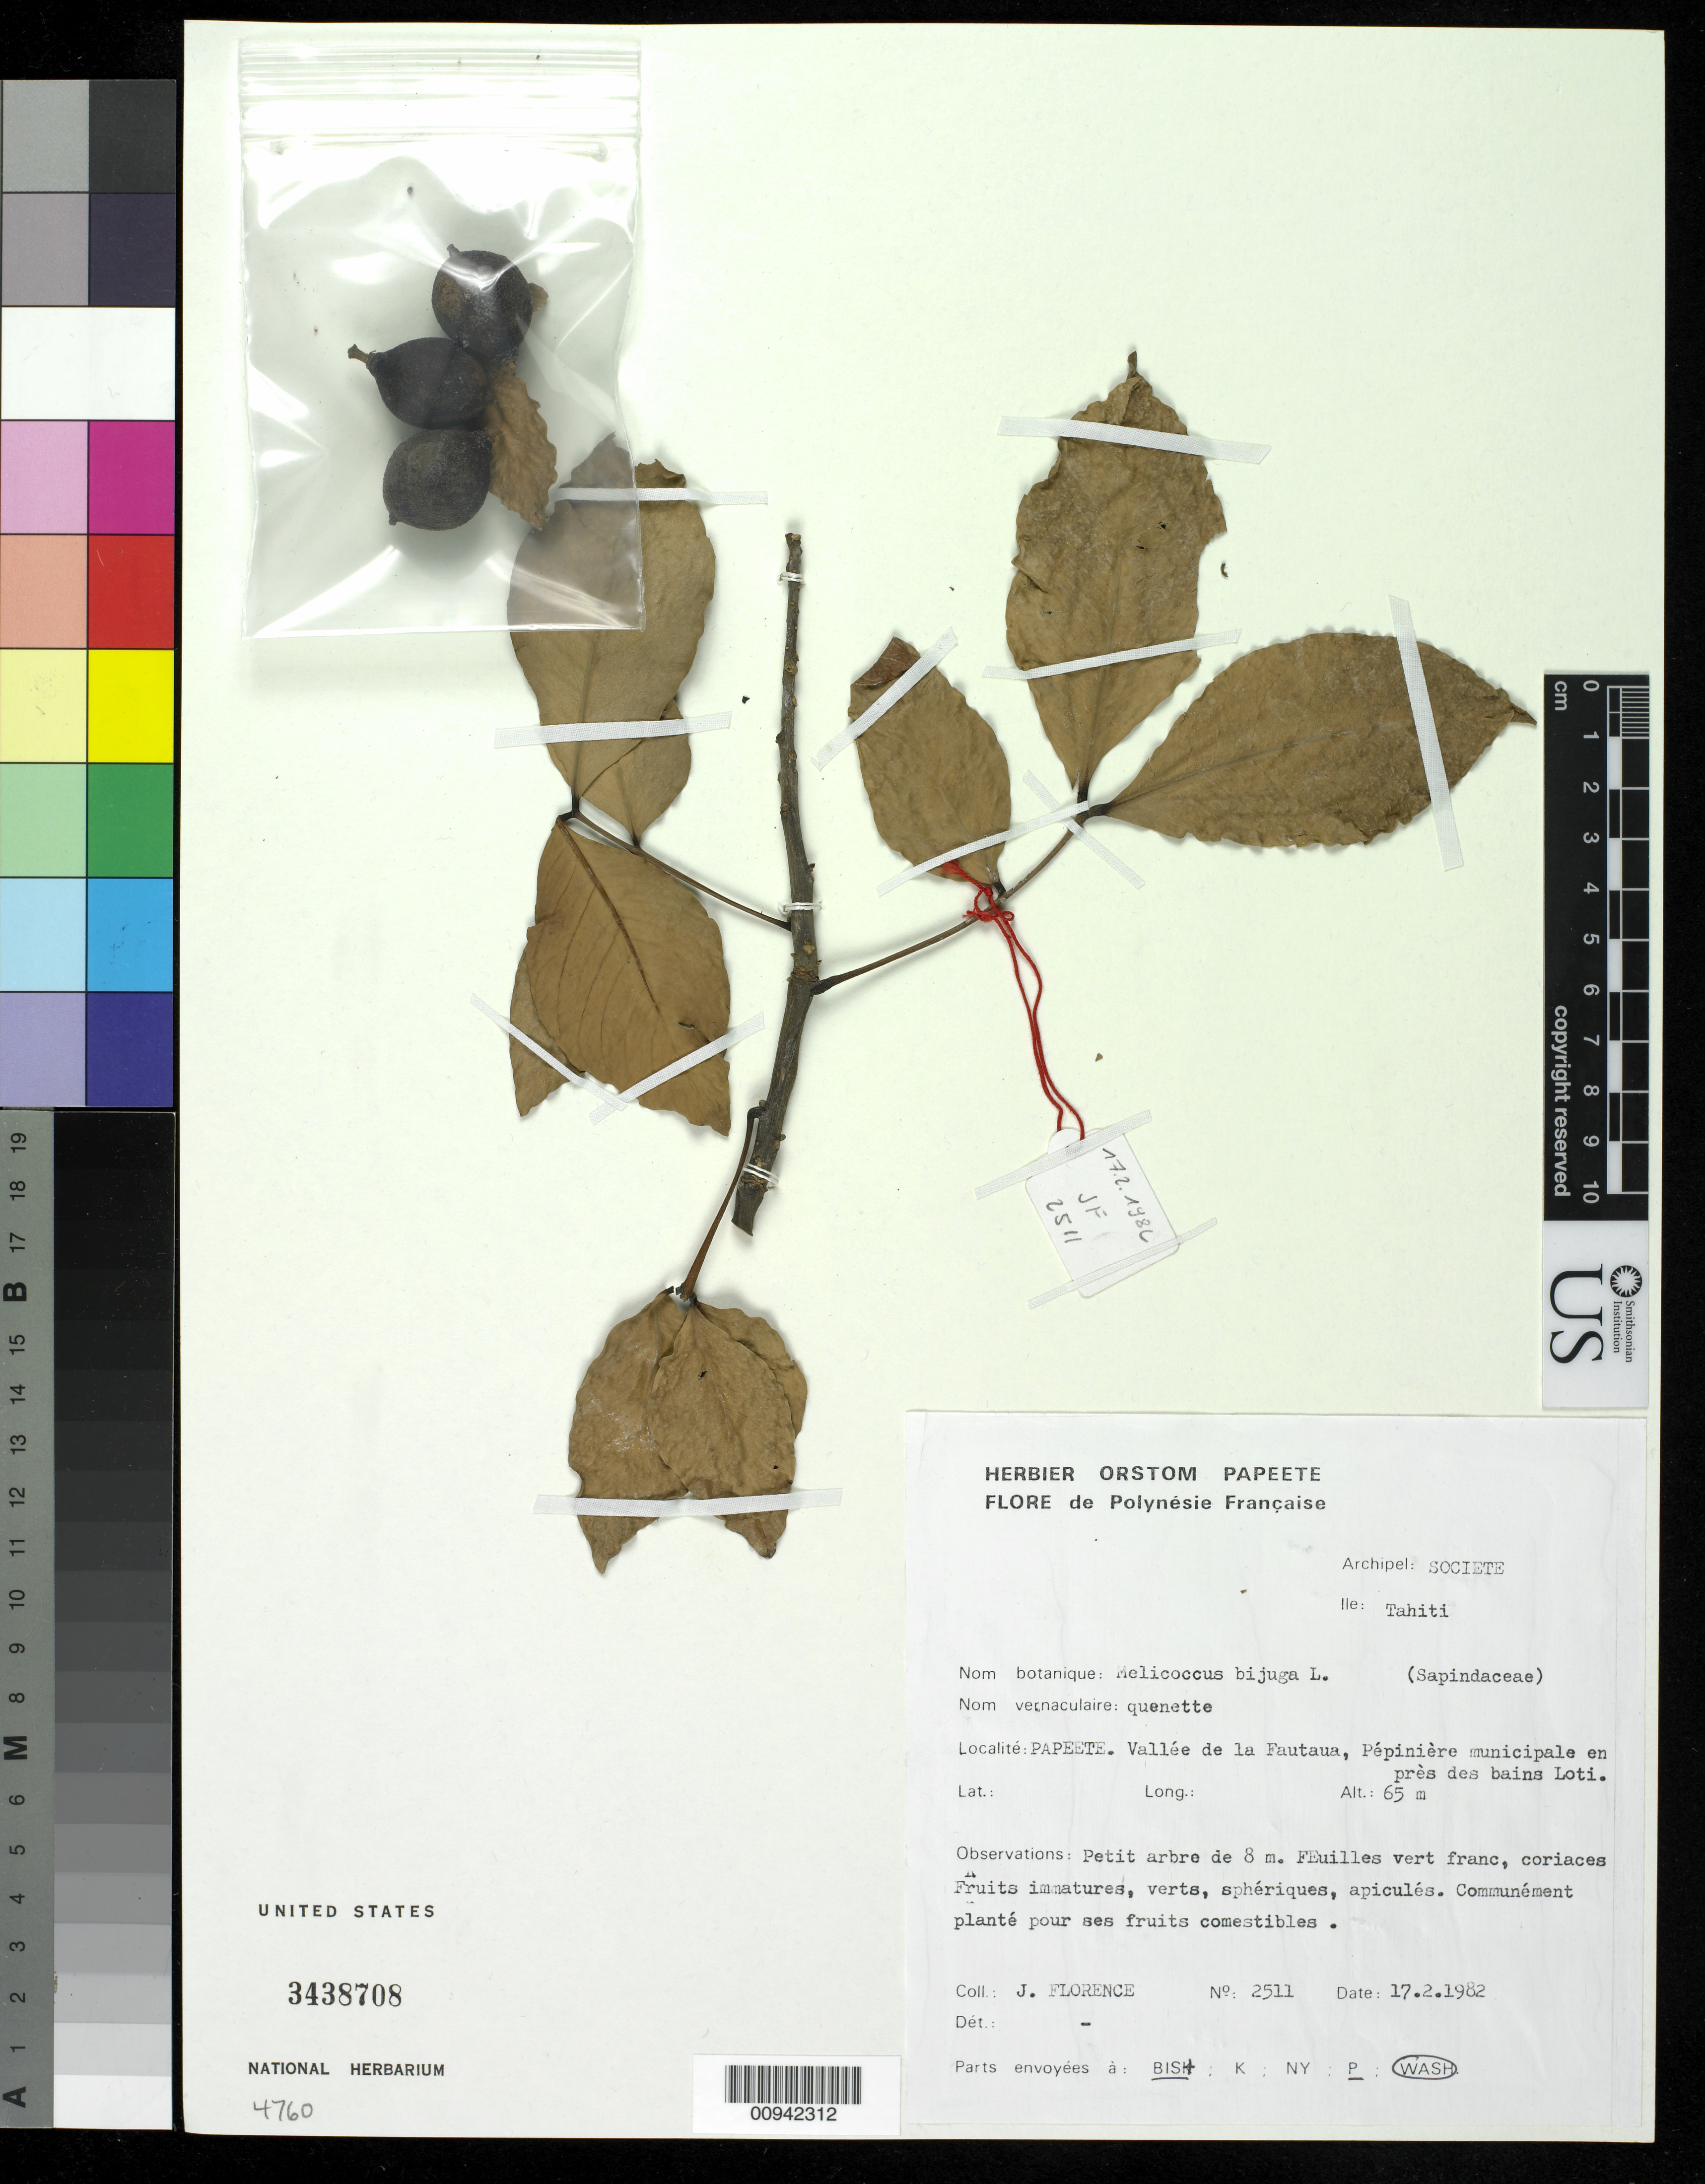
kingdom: Plantae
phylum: Tracheophyta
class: Magnoliopsida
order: Sapindales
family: Sapindaceae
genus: Melicoccus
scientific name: Melicoccus bijuga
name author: L.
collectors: J. Florence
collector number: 2511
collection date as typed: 17 Feb 1982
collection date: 1982-02-17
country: French Polynesia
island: Tahiti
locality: Label in French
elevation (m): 65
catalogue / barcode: US 3438708